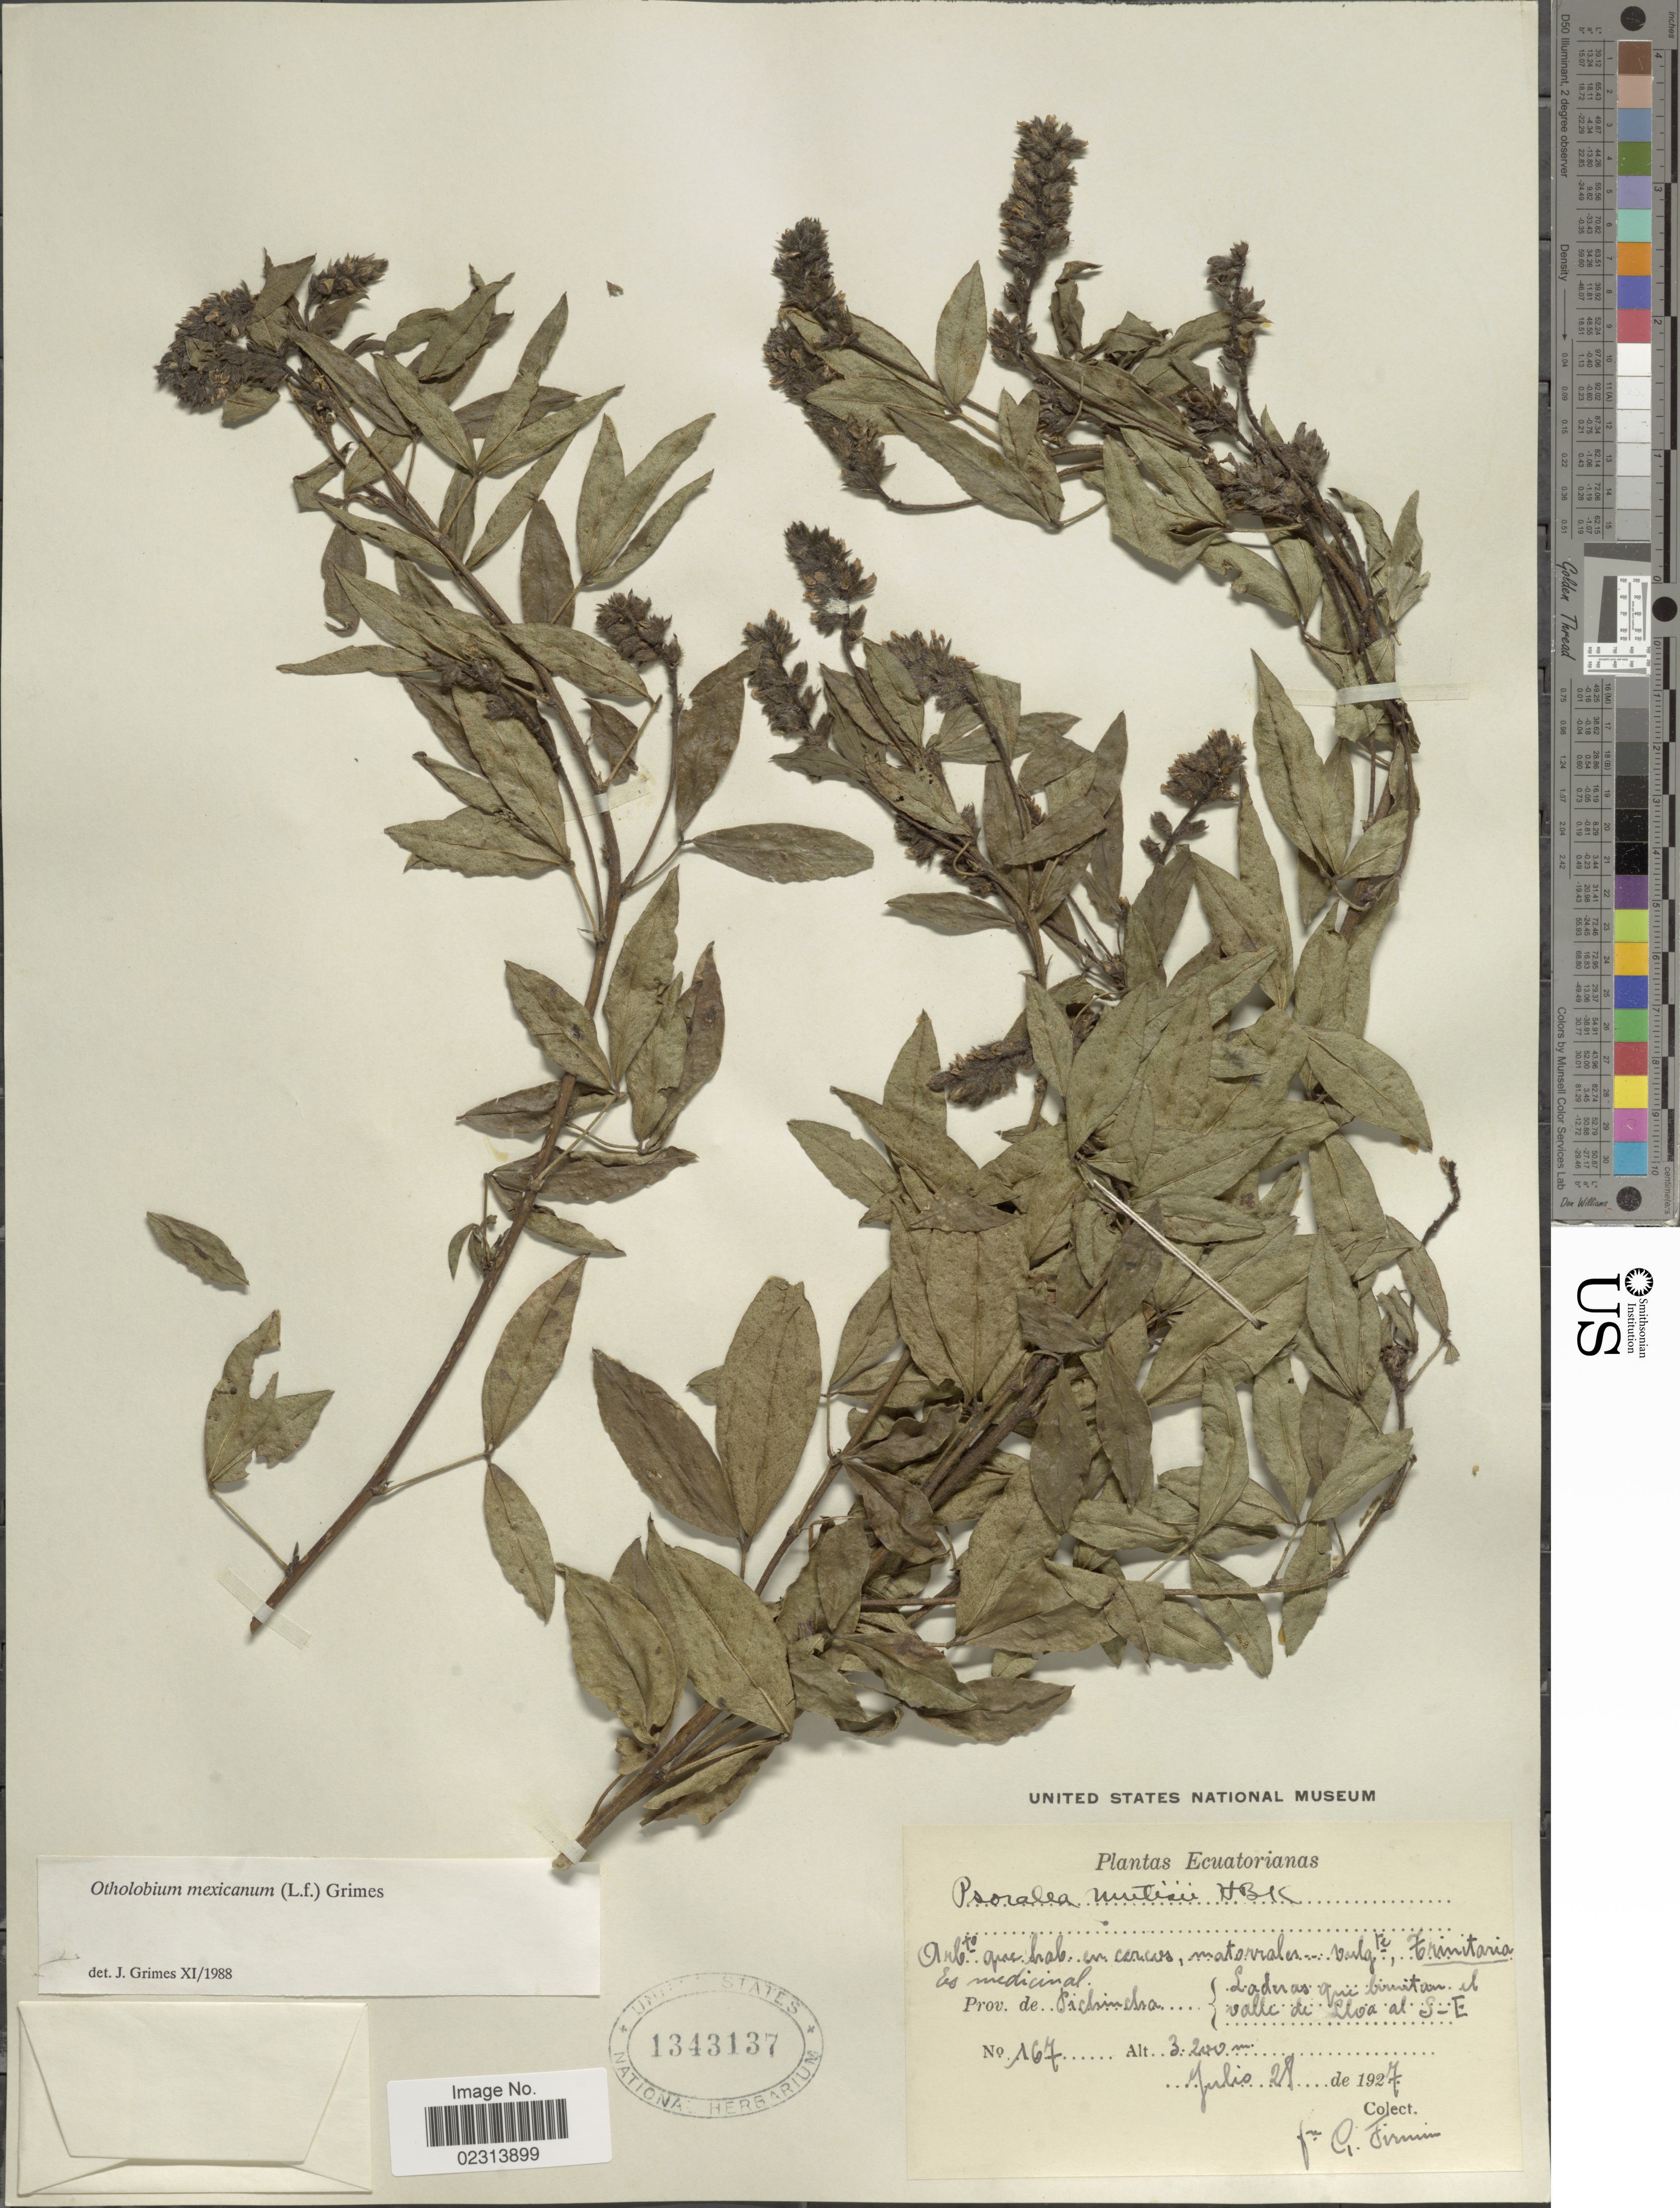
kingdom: Plantae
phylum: Tracheophyta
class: Magnoliopsida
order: Fabales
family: Fabaceae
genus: Otholobium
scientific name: Otholobium mexicanum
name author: (L. f.) J.W. Grimes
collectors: F. Firmin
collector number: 167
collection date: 1927-07-28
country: Ecuador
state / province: Pichincha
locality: Prov. de Pichincha, Laderas que limitan el Valle de Llao al S-E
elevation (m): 3200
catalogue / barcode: US 1343137